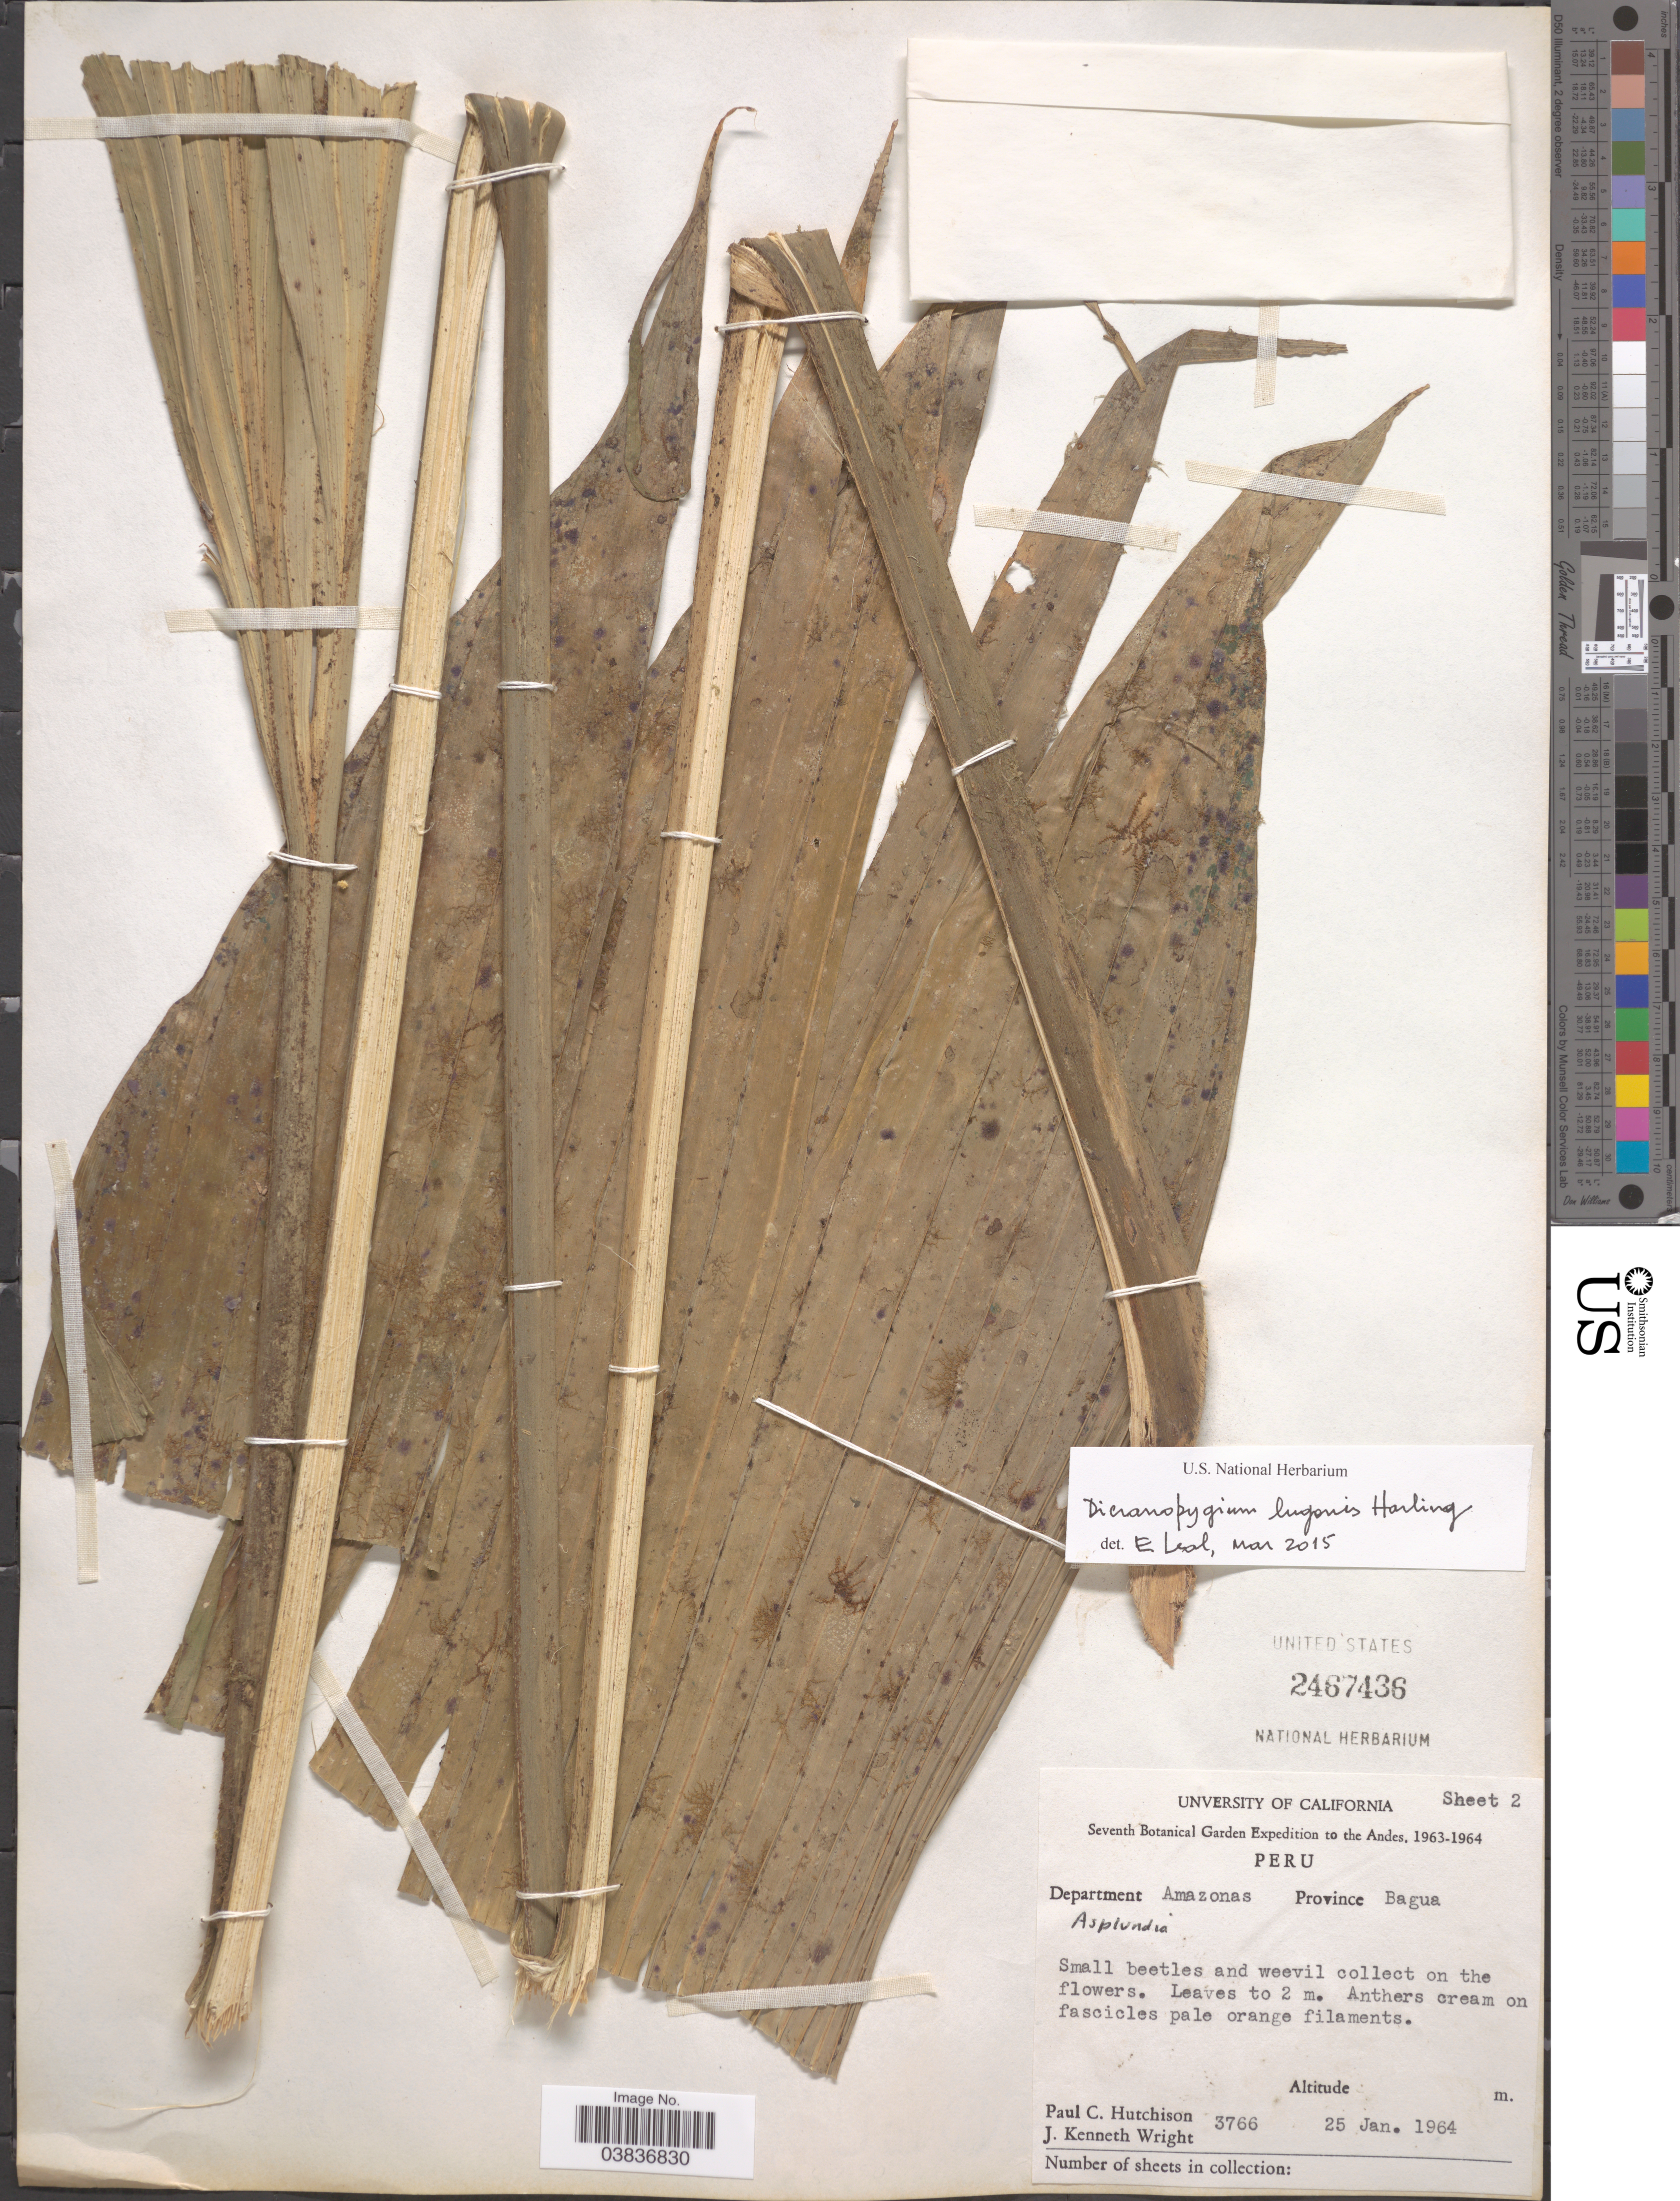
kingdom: Plantae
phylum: Tracheophyta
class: Liliopsida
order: Pandanales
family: Cyclanthaceae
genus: Dicranopygium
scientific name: Dicranopygium lugonis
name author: Harling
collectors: P. C. Hutchison & J. K. Wright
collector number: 3766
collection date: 1964-01-25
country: Peru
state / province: Amazonas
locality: Andes. Department Amazonas. Province Bagua.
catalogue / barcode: US 2467436